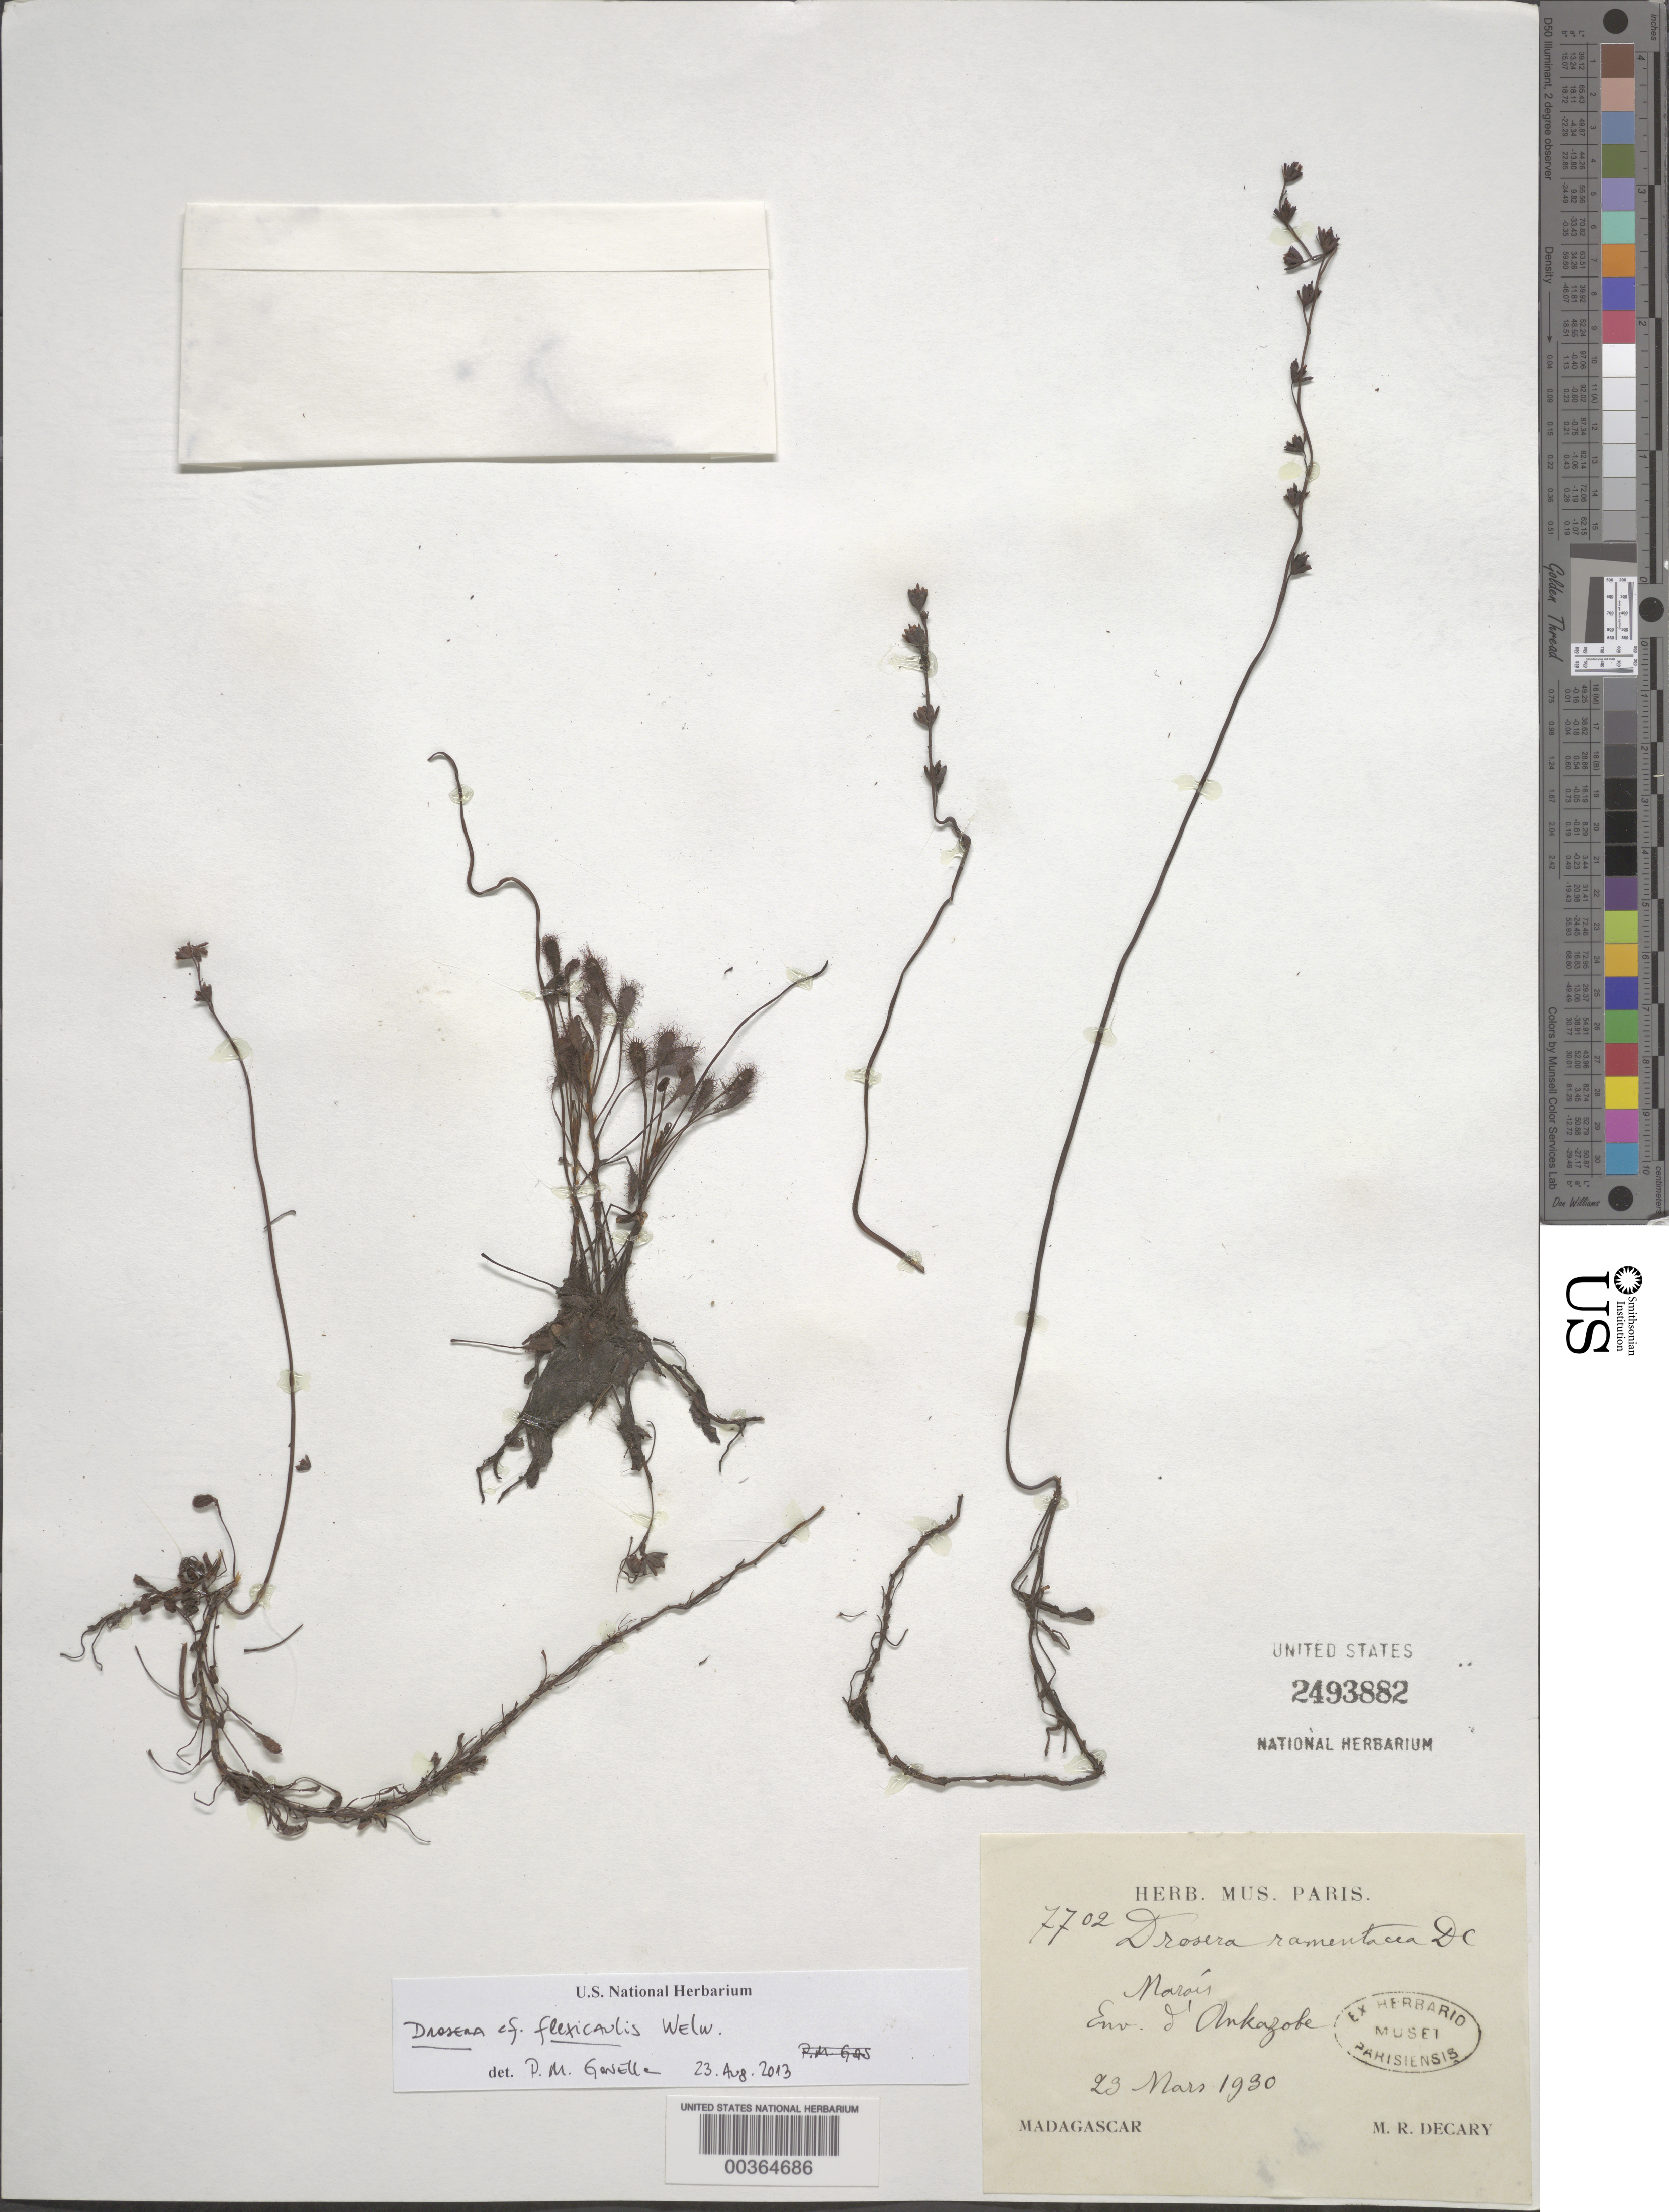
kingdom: Plantae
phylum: Tracheophyta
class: Magnoliopsida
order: Caryophyllales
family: Droseraceae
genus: Drosera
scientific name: Drosera flexicaulis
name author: Welw. ex Oliv.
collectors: R. Decary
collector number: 7702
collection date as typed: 23 Mar 1930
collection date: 1930-03-23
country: Madagascar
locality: Env. de Marais l'Ankazobe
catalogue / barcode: US 2493882